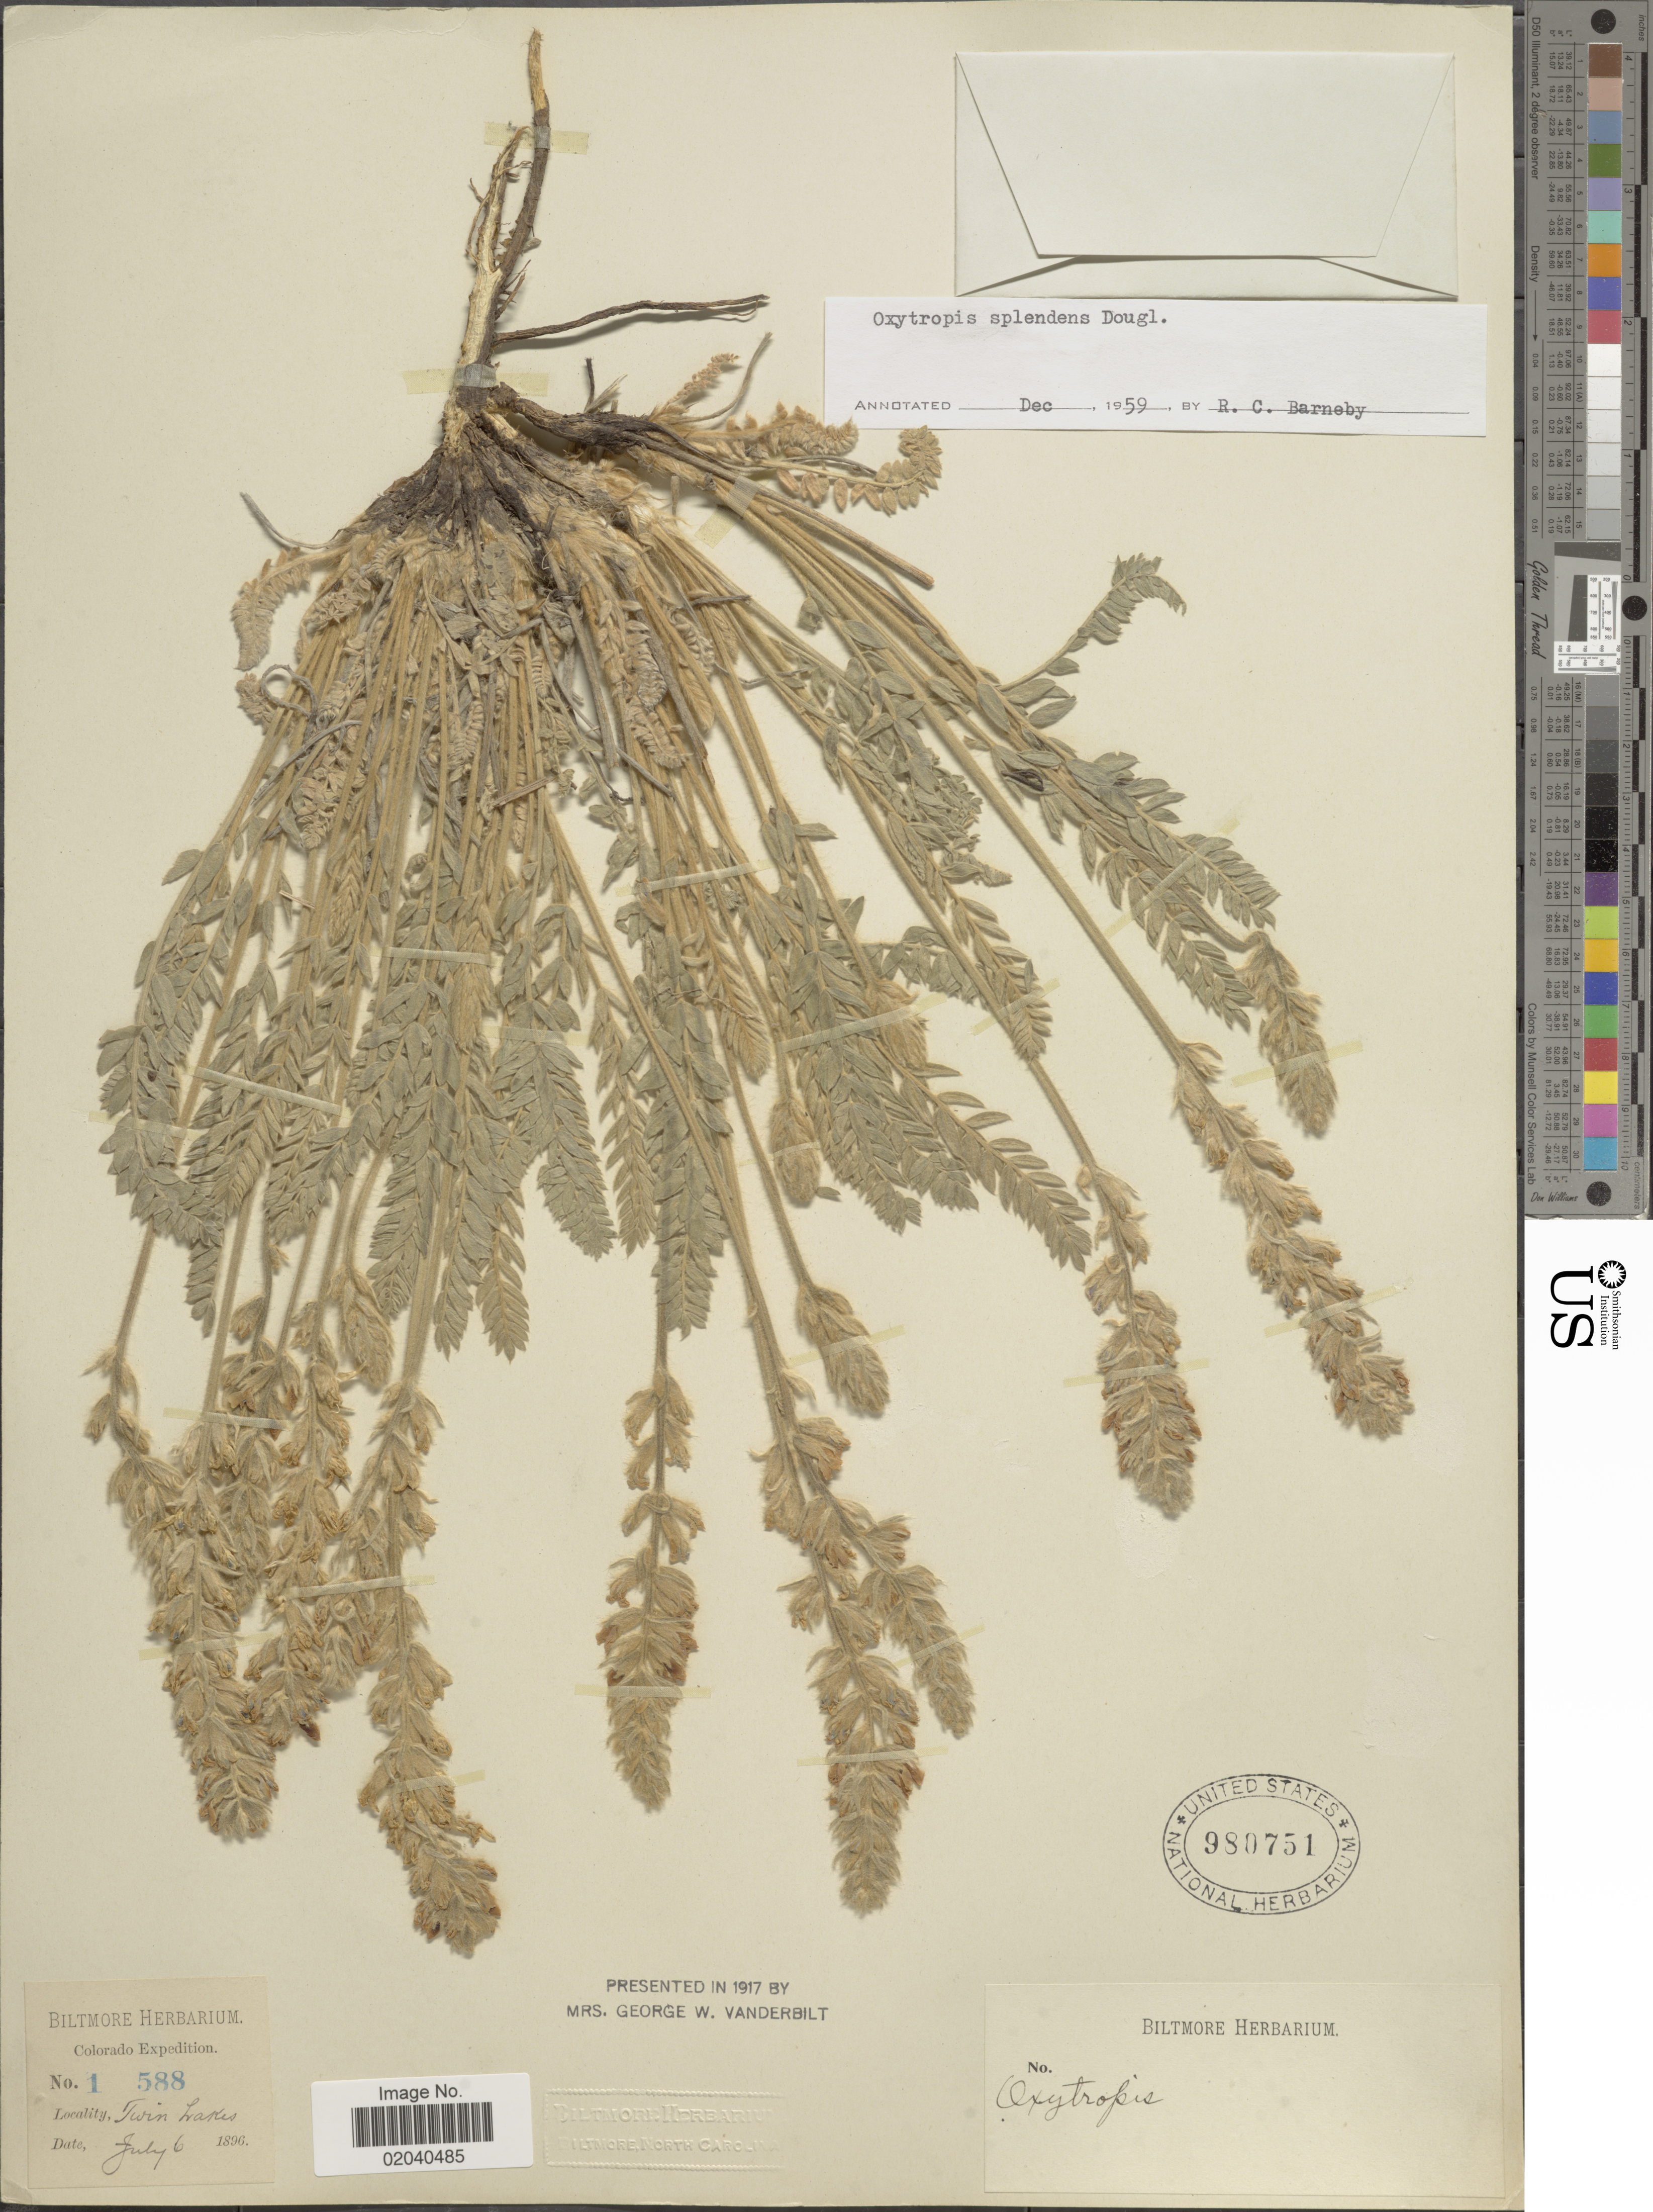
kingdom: Plantae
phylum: Tracheophyta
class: Magnoliopsida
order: Fabales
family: Fabaceae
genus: Oxytropis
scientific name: Oxytropis splendens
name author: Douglas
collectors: ex herb. Biltmore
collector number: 1588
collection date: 1896-07-06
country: United States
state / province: Colorado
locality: Twin Lakes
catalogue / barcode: US 980751